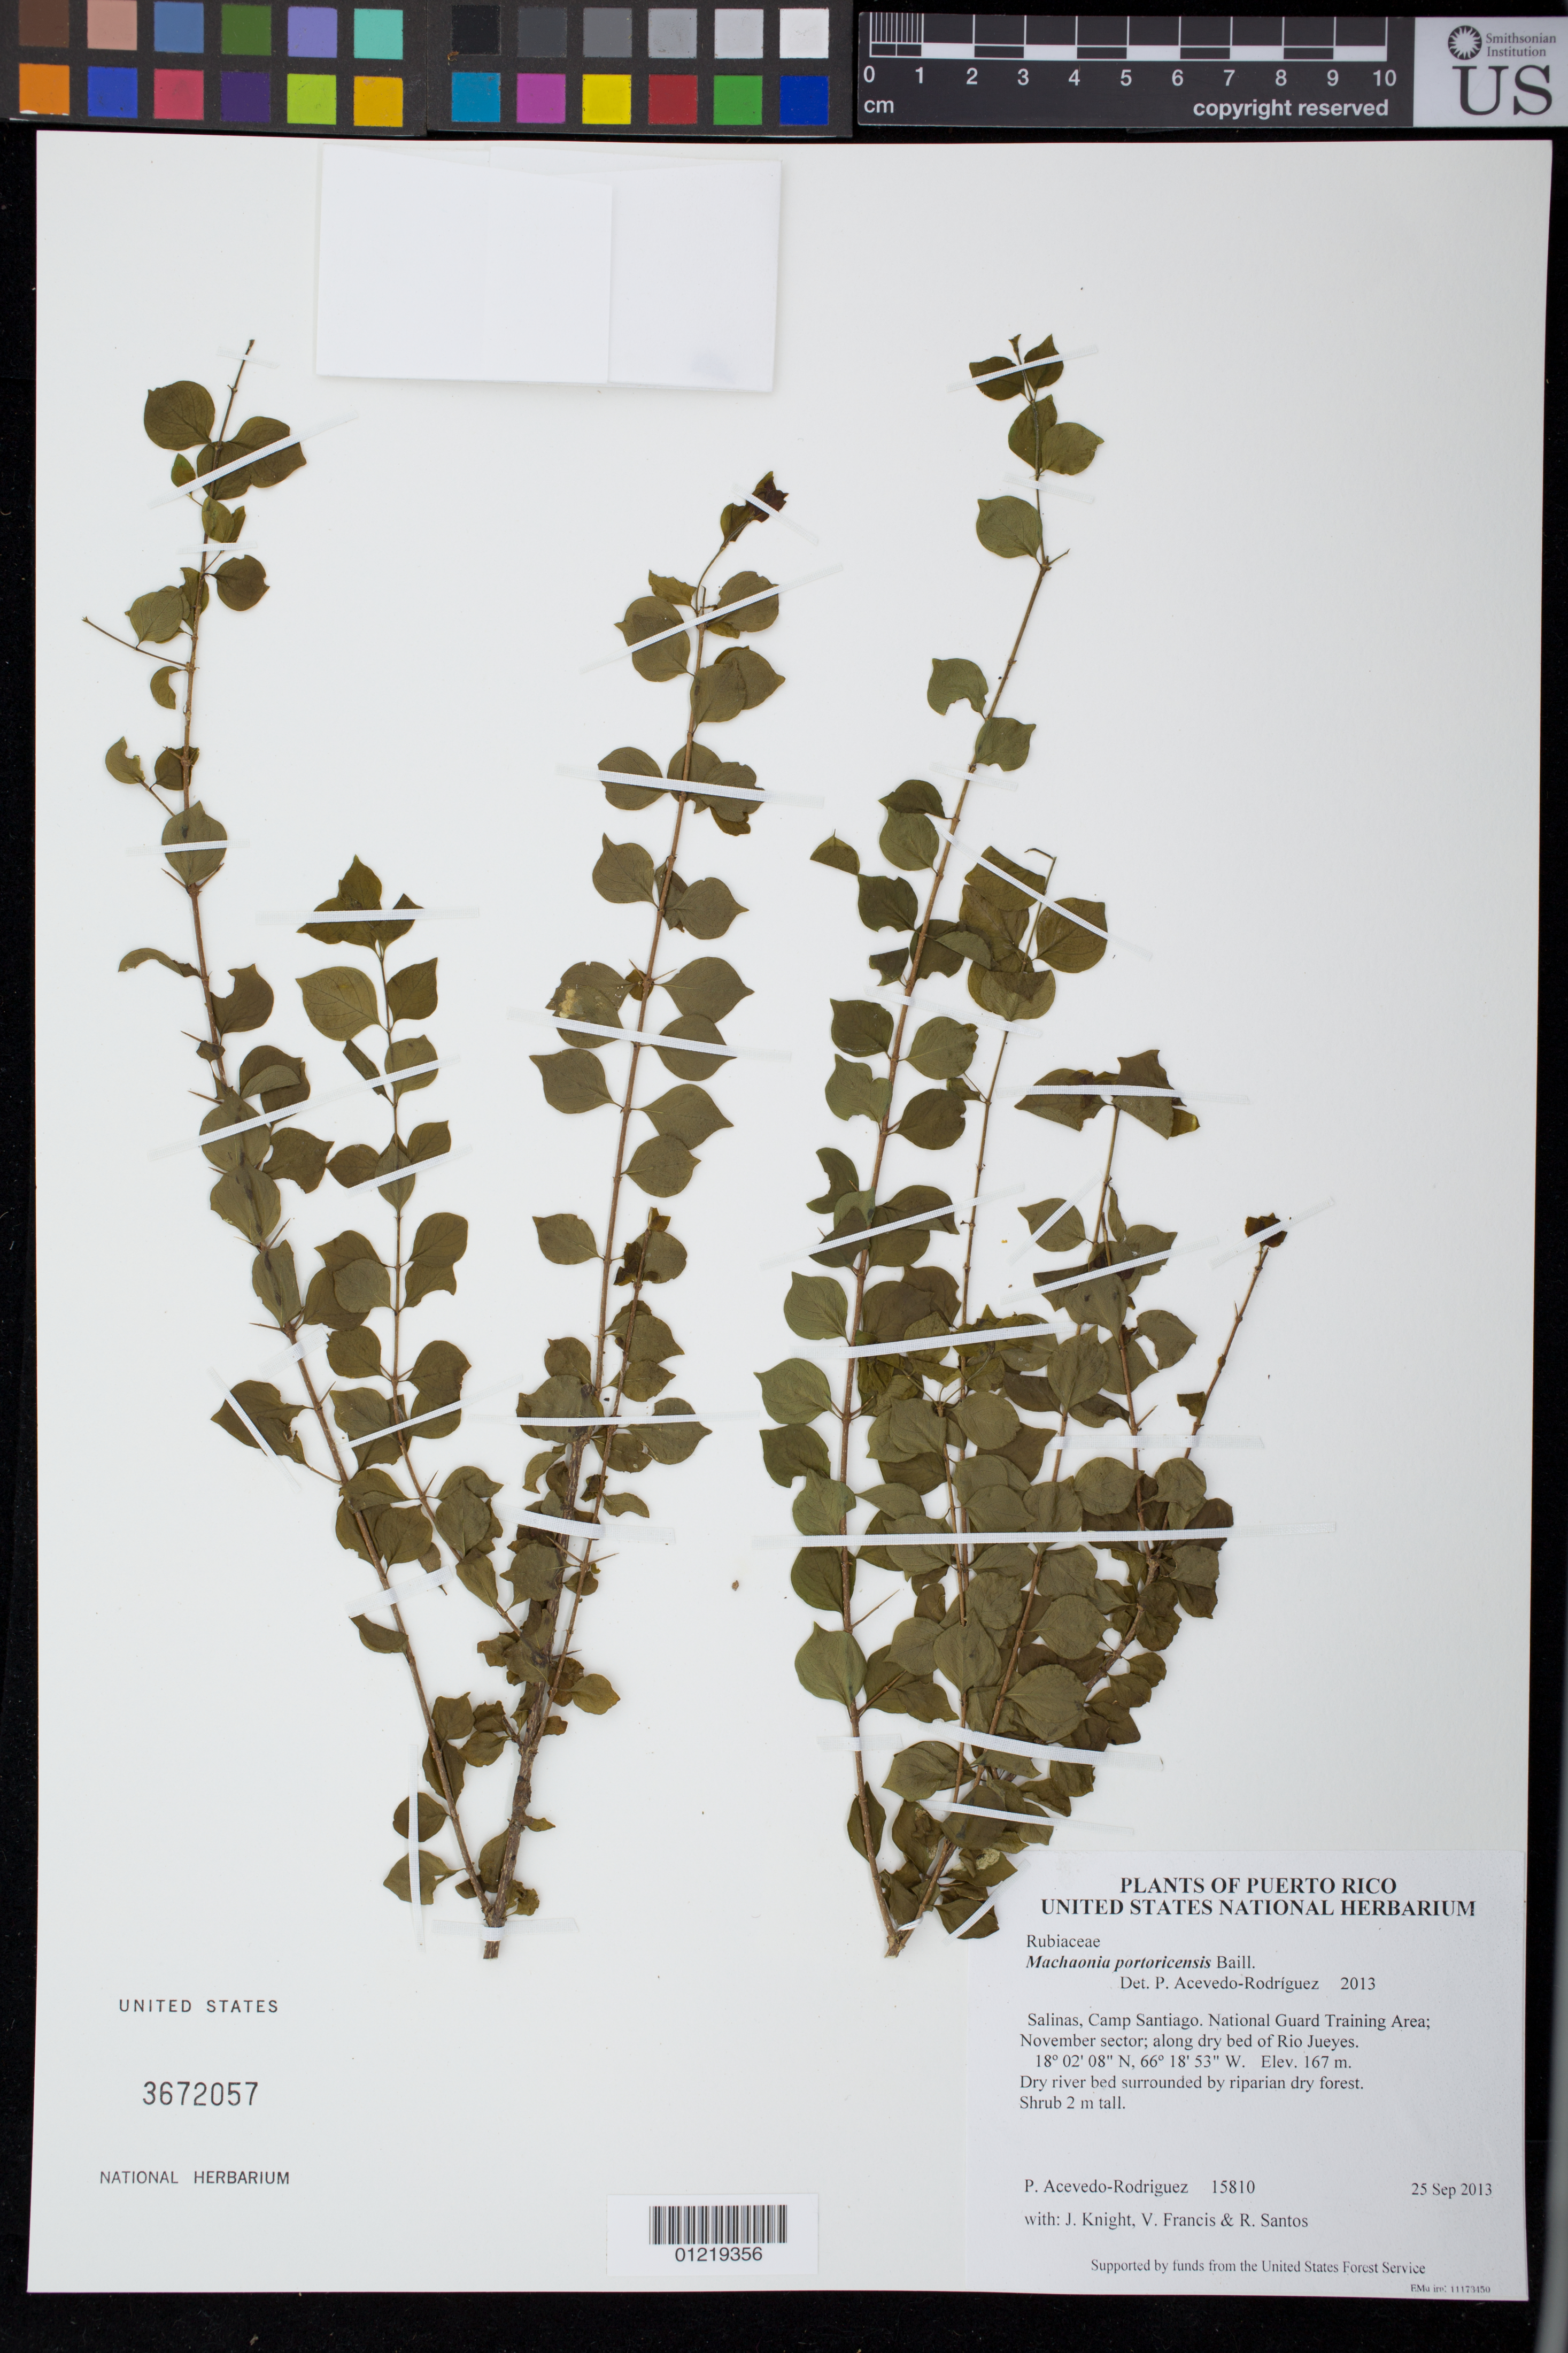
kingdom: Plantae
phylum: Tracheophyta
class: Magnoliopsida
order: Gentianales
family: Rubiaceae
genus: Machaonia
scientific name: Machaonia portoricensis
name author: Baill.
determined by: Acevedo-Rodríguez, P., (BOT), Smithsonian Institution - National Museum of Natural History (UNITED STATES)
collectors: P. Acevedo-Rodr., J. Knight, V. Francis & R. Santos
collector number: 15810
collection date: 2013-09-25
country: Puerto Rico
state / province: Salinas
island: Puerto Rico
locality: Camp Santiago. National Guard Training Area; November sector; along dry bed of Rio Jueyes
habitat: Dry river bed surrounded by riparian dry forest.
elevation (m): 167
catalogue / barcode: US 3672057